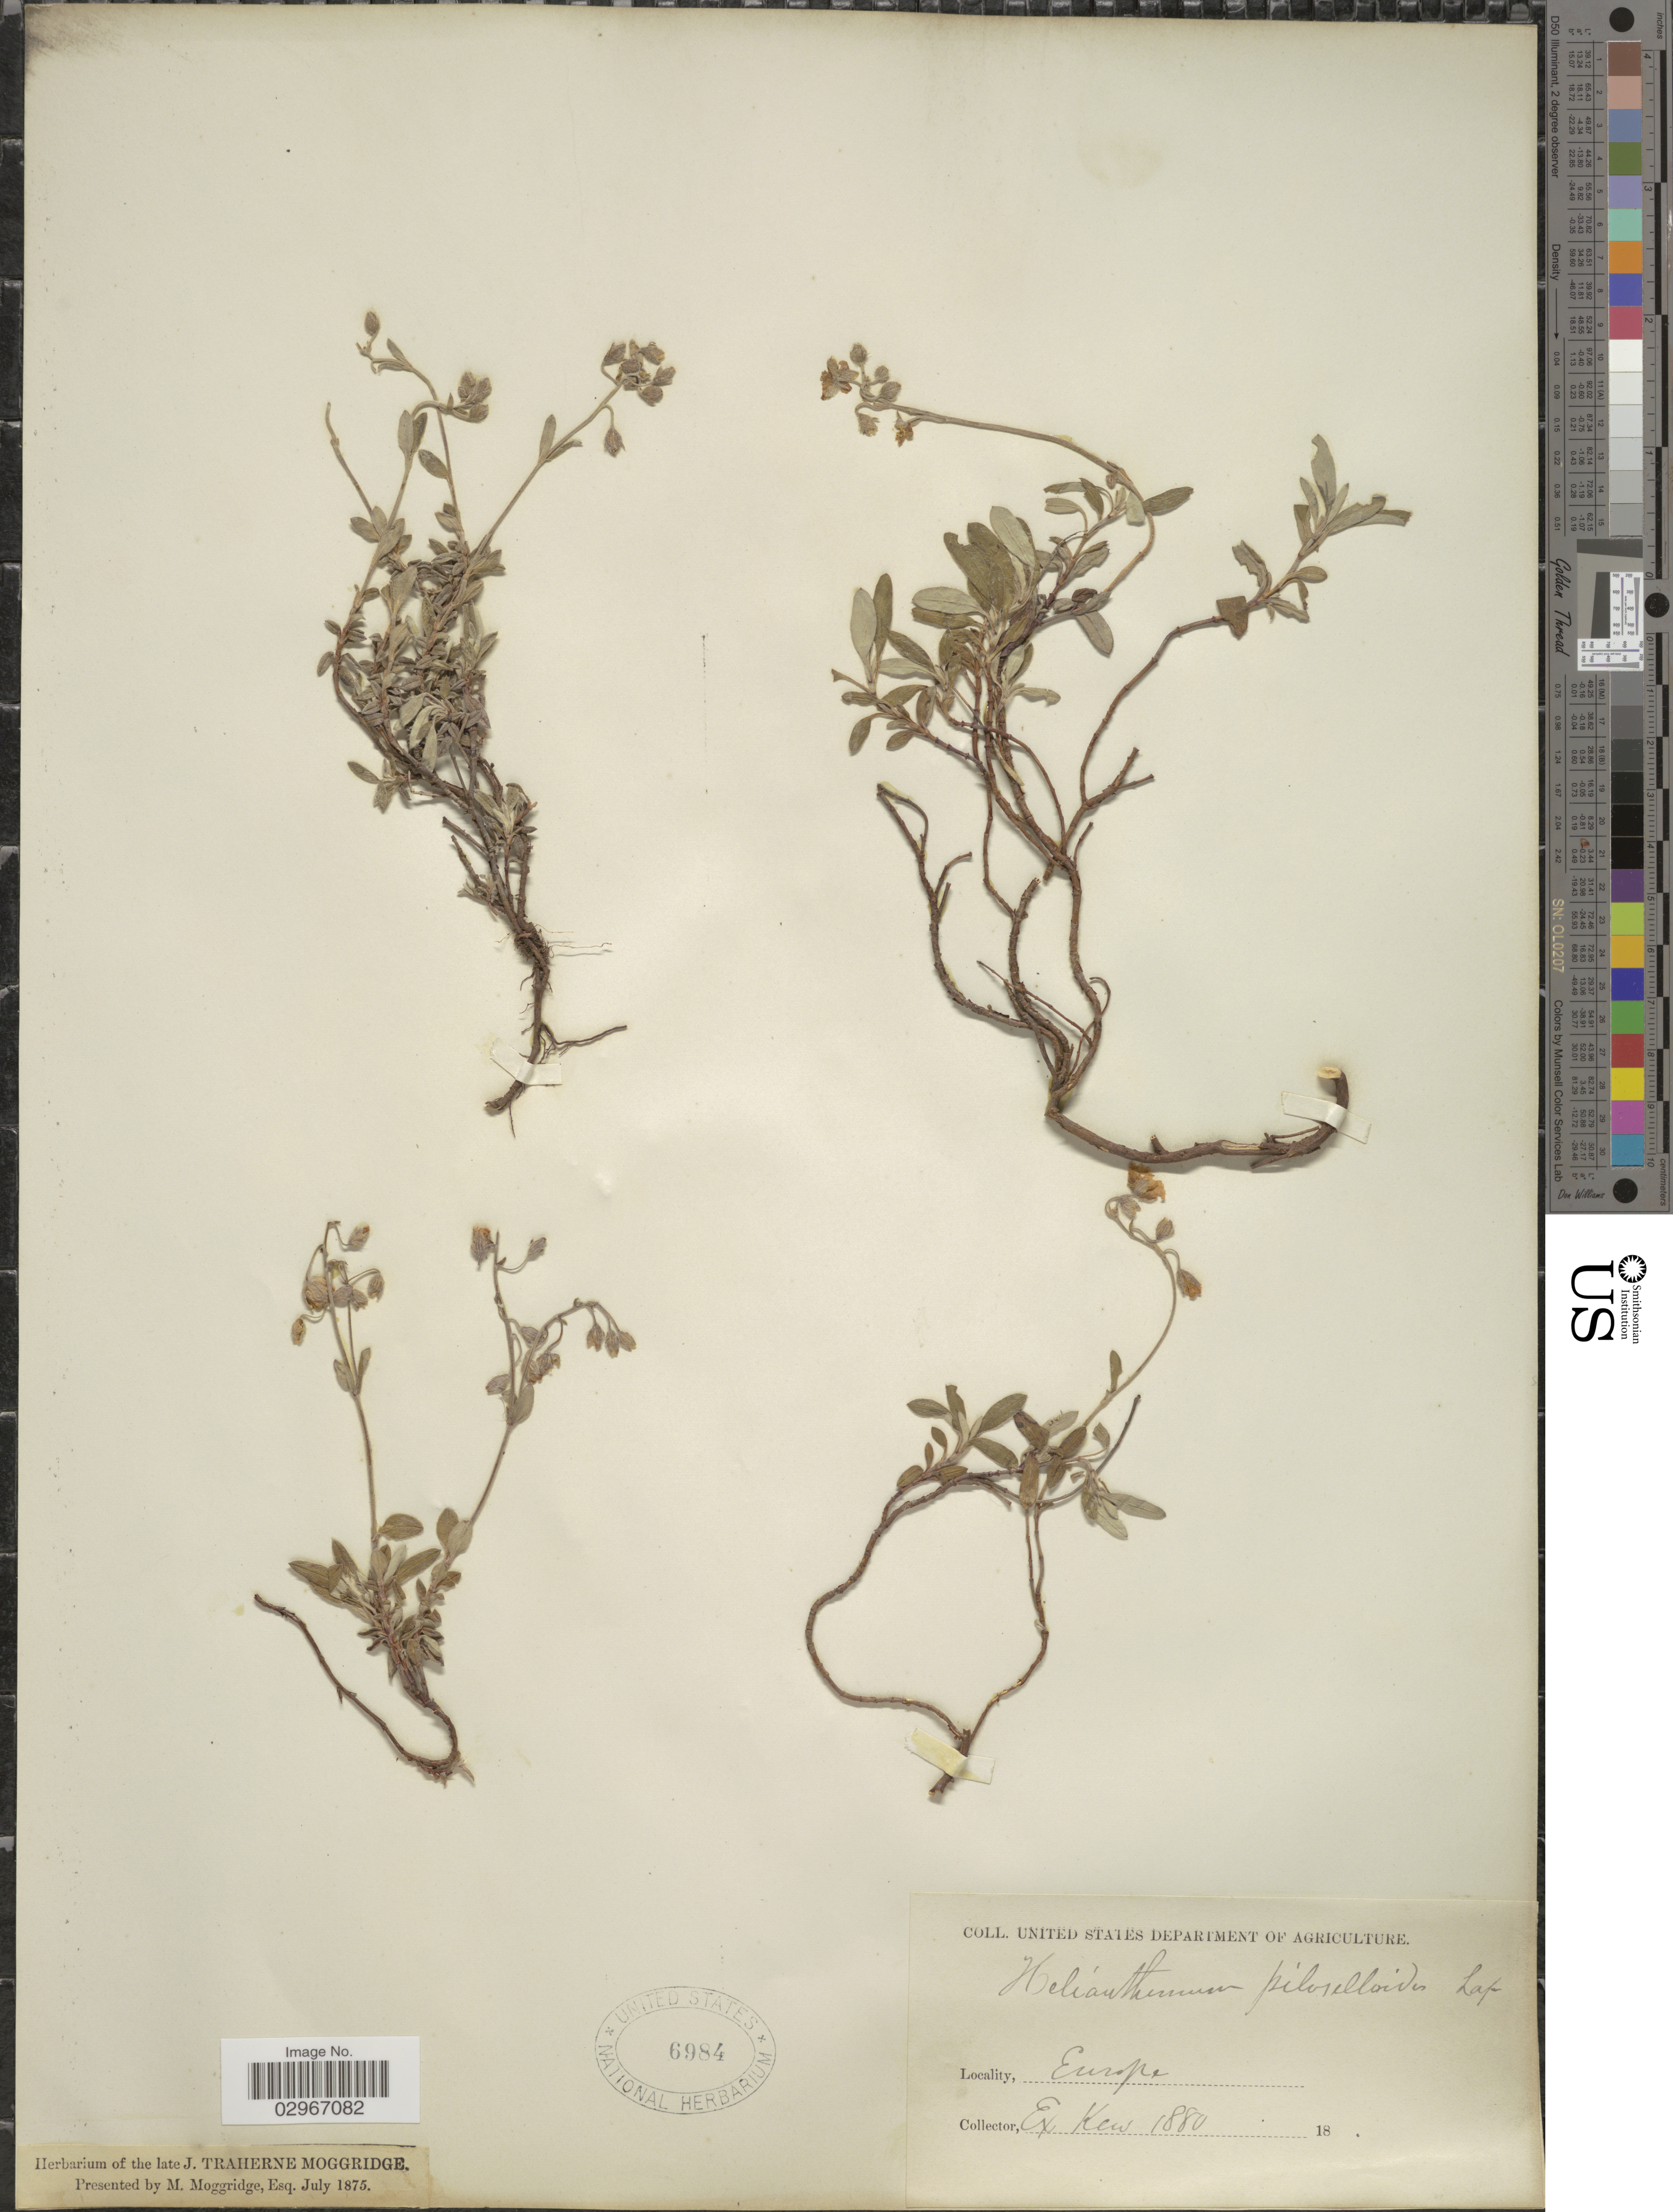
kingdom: Plantae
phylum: Tracheophyta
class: Magnoliopsida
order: Malvales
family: Cistaceae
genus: Helianthemum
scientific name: Helianthemum piloselloides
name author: (Lapeyr.) Dunal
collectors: ex Kew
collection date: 1880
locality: Europe.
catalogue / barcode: US 6984